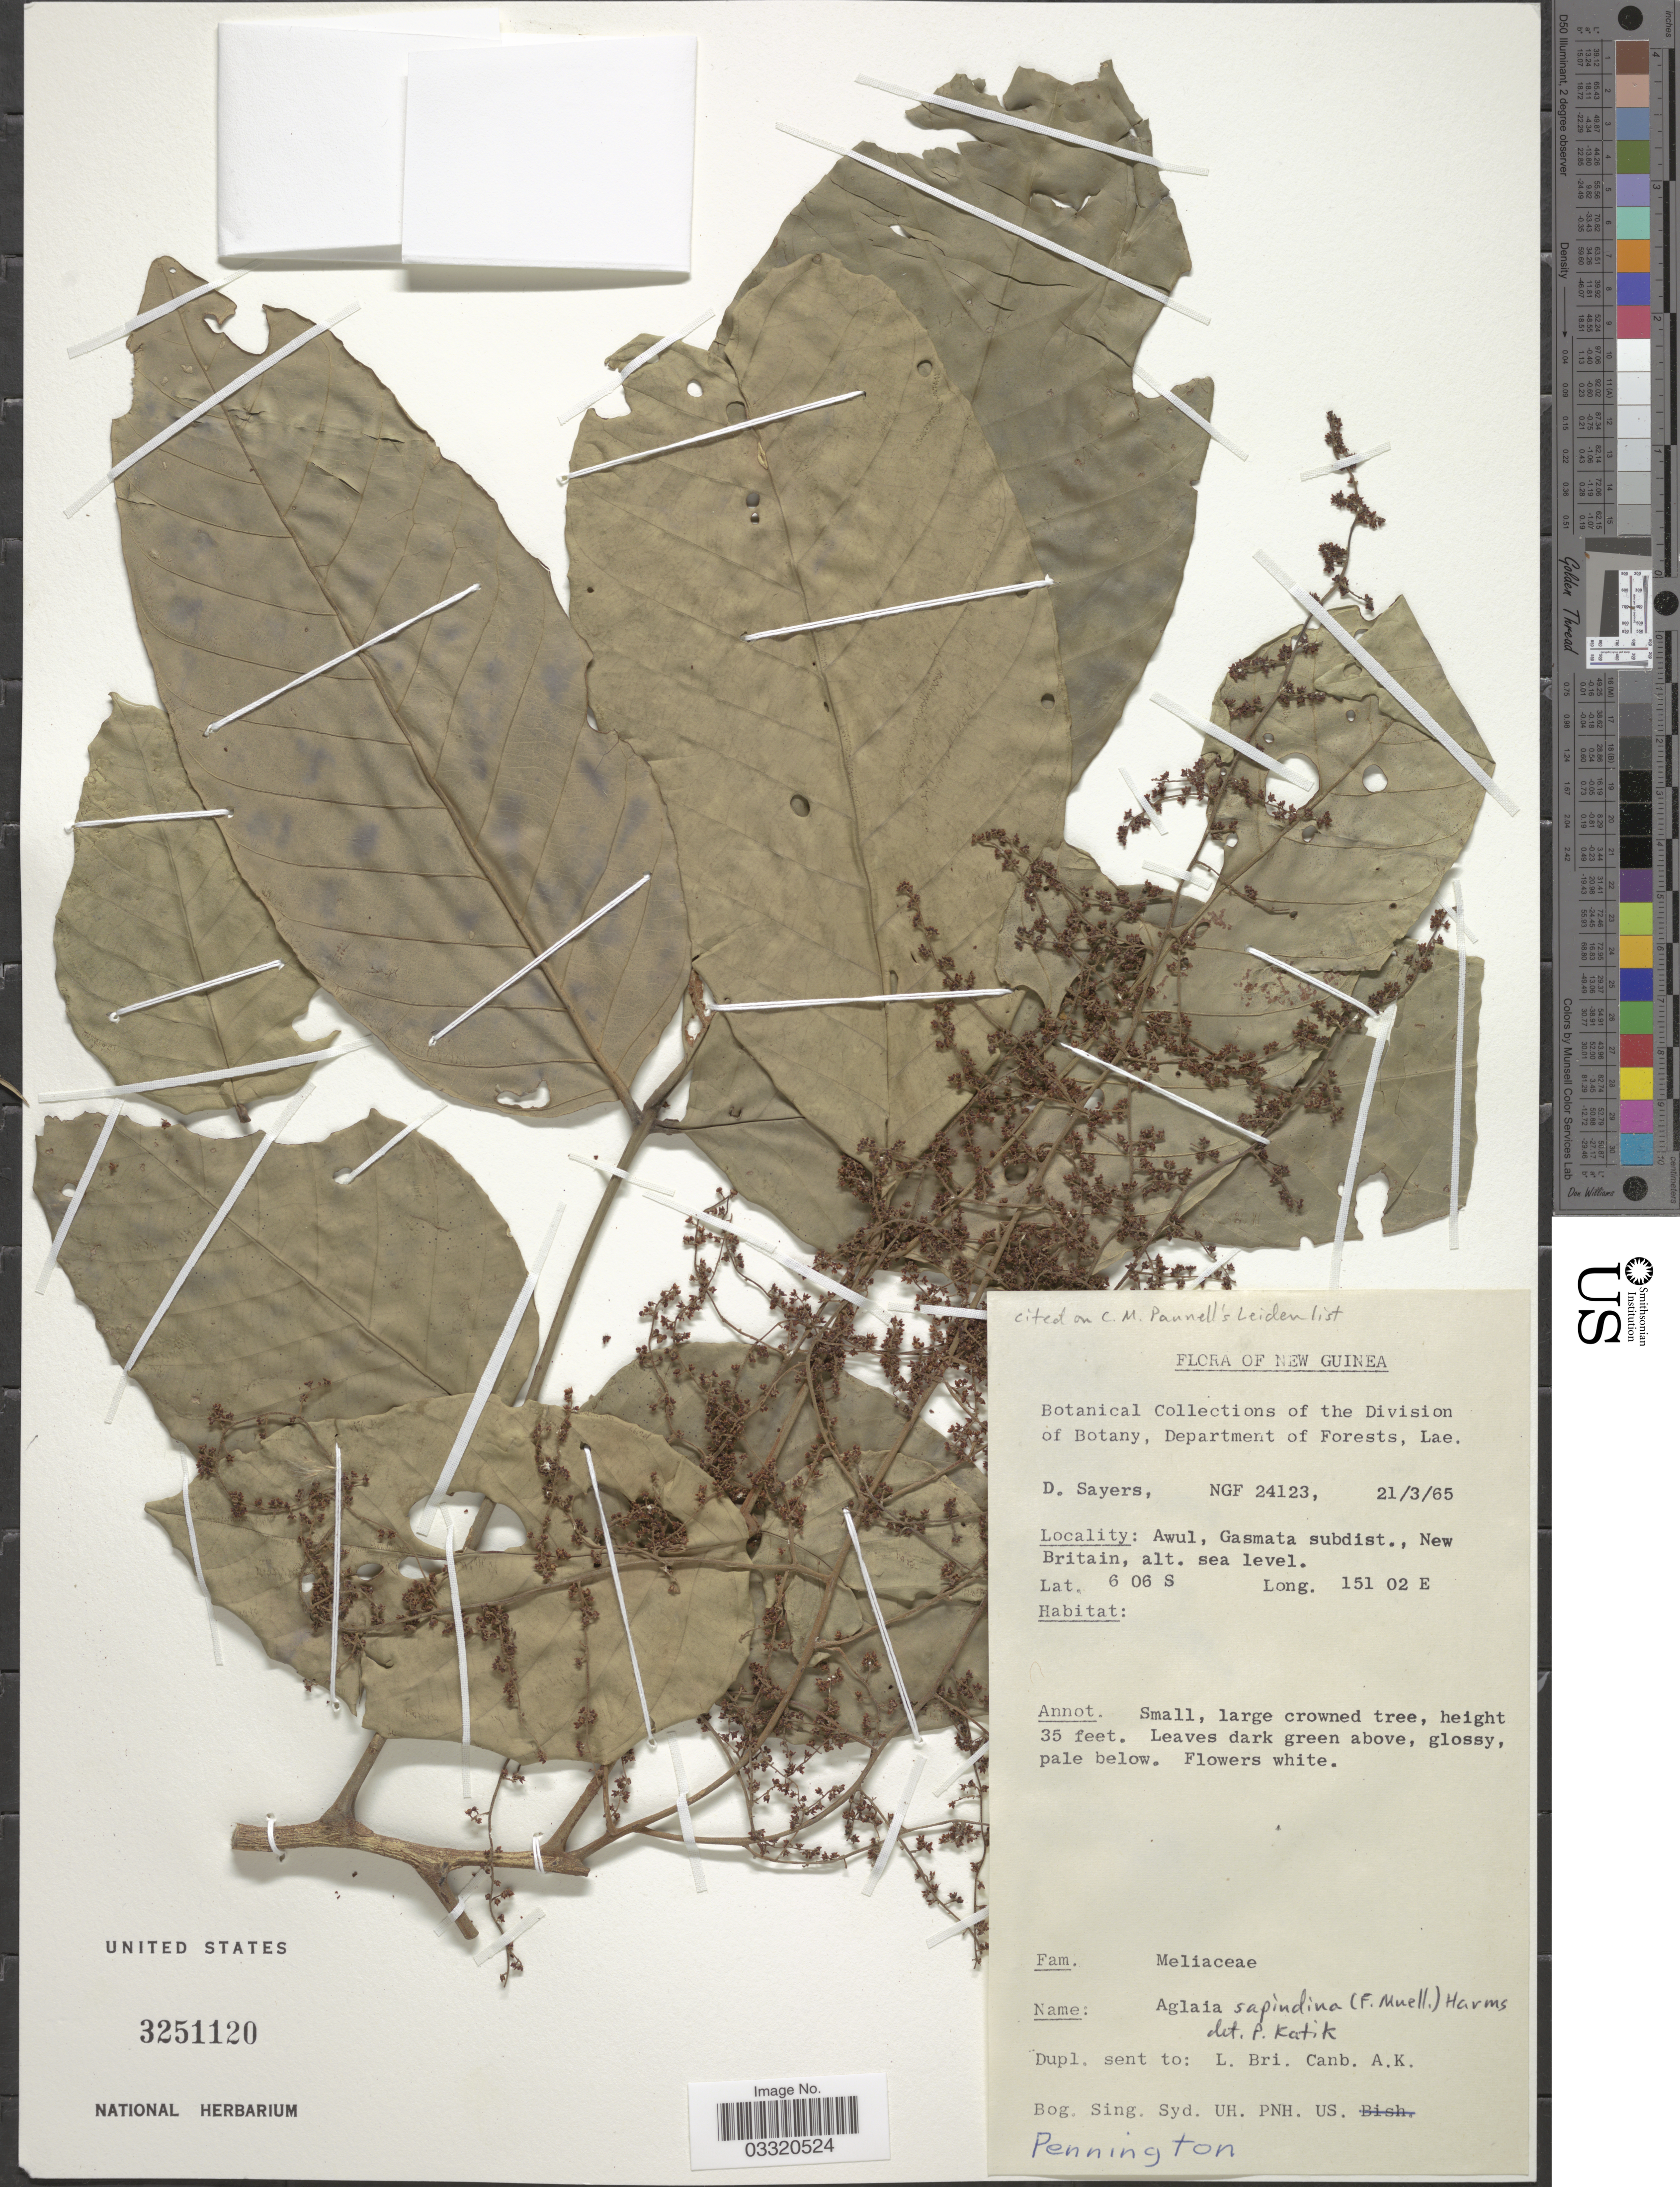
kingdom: Plantae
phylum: Tracheophyta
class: Magnoliopsida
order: Sapindales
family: Meliaceae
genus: Aglaia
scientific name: Aglaia sapindina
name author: (F. Muell.) Harms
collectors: D. Sayers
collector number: NGF24123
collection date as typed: Transcribed d/m/y: 21/3/65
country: Papua New Guinea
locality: New Guinea. Awul, Gasmata subdist., New Britain.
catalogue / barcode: US 3251120